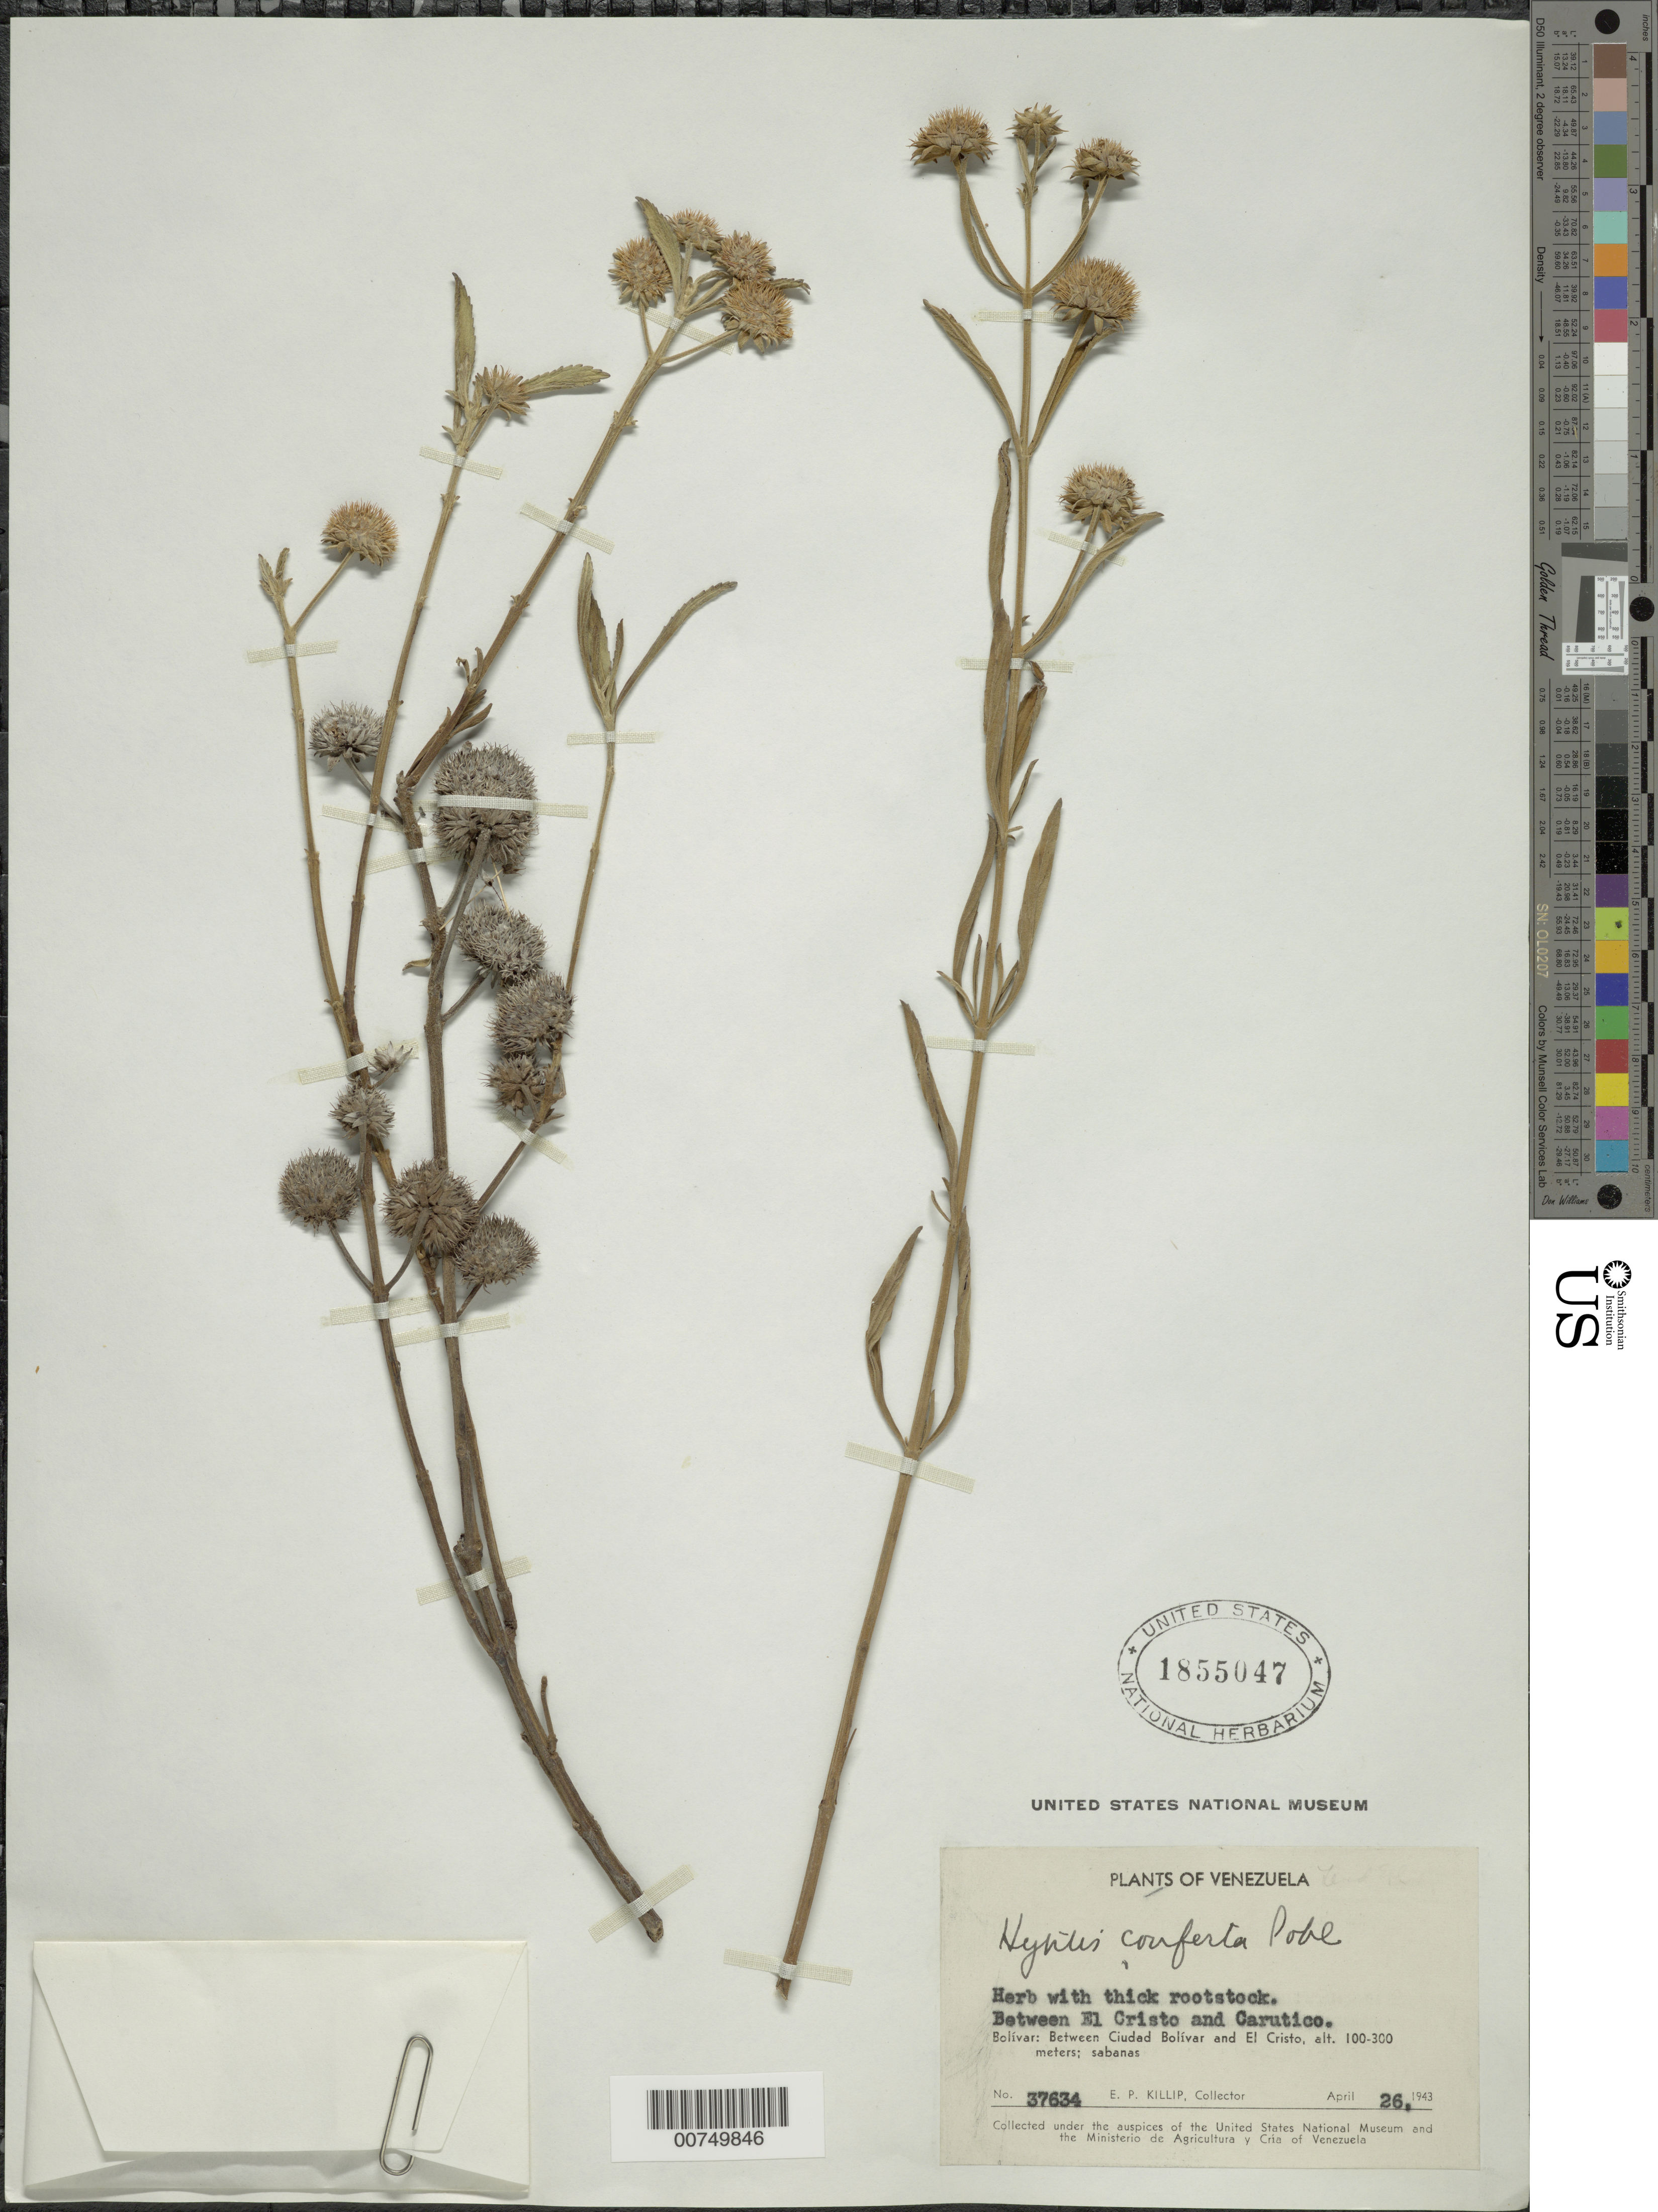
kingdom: Plantae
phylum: Tracheophyta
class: Magnoliopsida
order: Lamiales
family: Lamiaceae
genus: Hyptis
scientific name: Hyptis conferta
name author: Pohl ex Benth.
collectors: E. P. Killip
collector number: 37634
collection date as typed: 26-Apr-43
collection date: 1943-04-26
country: Venezuela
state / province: Bolívar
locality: El Cristo to Carutico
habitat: Sabanas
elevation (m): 100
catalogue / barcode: US 1855047